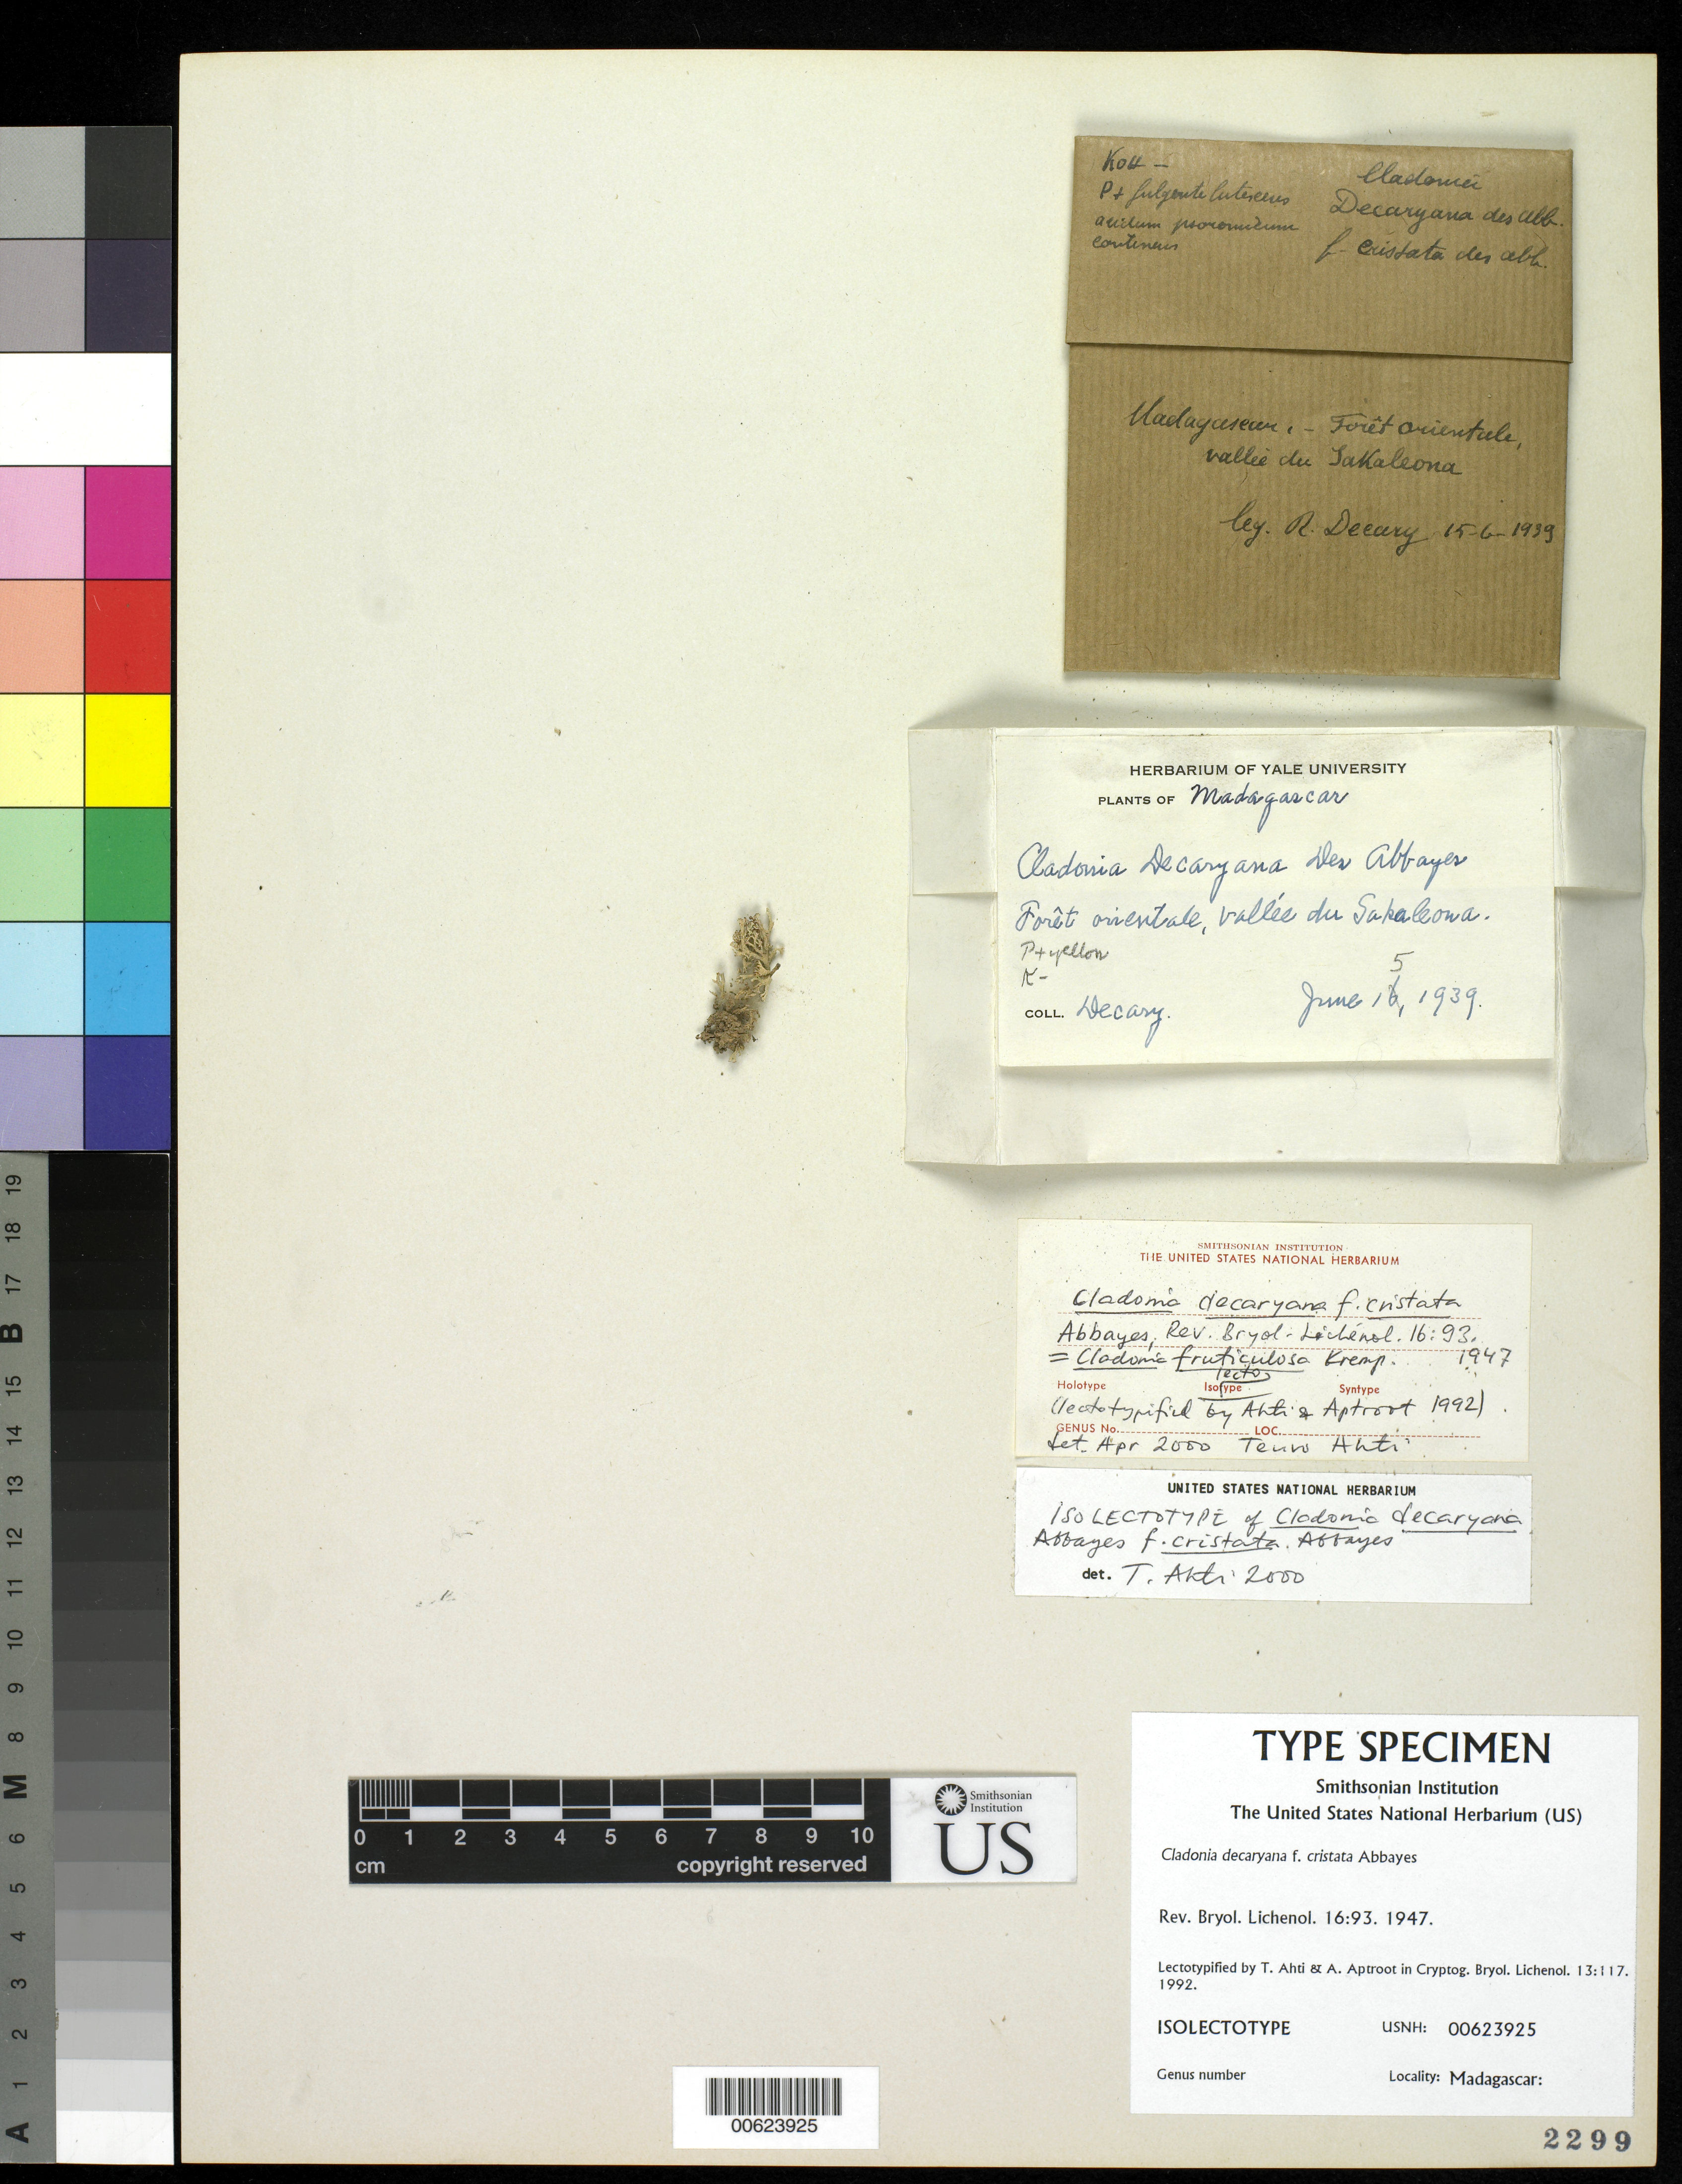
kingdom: Fungi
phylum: Ascomycota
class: Lecanoromycetes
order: Lecanorales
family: Cladoniaceae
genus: Cladonia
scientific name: Cladonia decaryana f. cristata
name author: Abbayes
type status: Isolectotype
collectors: R. Decary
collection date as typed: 15 Jun 1939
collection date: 1939-06-15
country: Madagascar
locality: Forest orientale, Vallee du Sakaleona. [Eastern forest, Valley of Sakaleona.